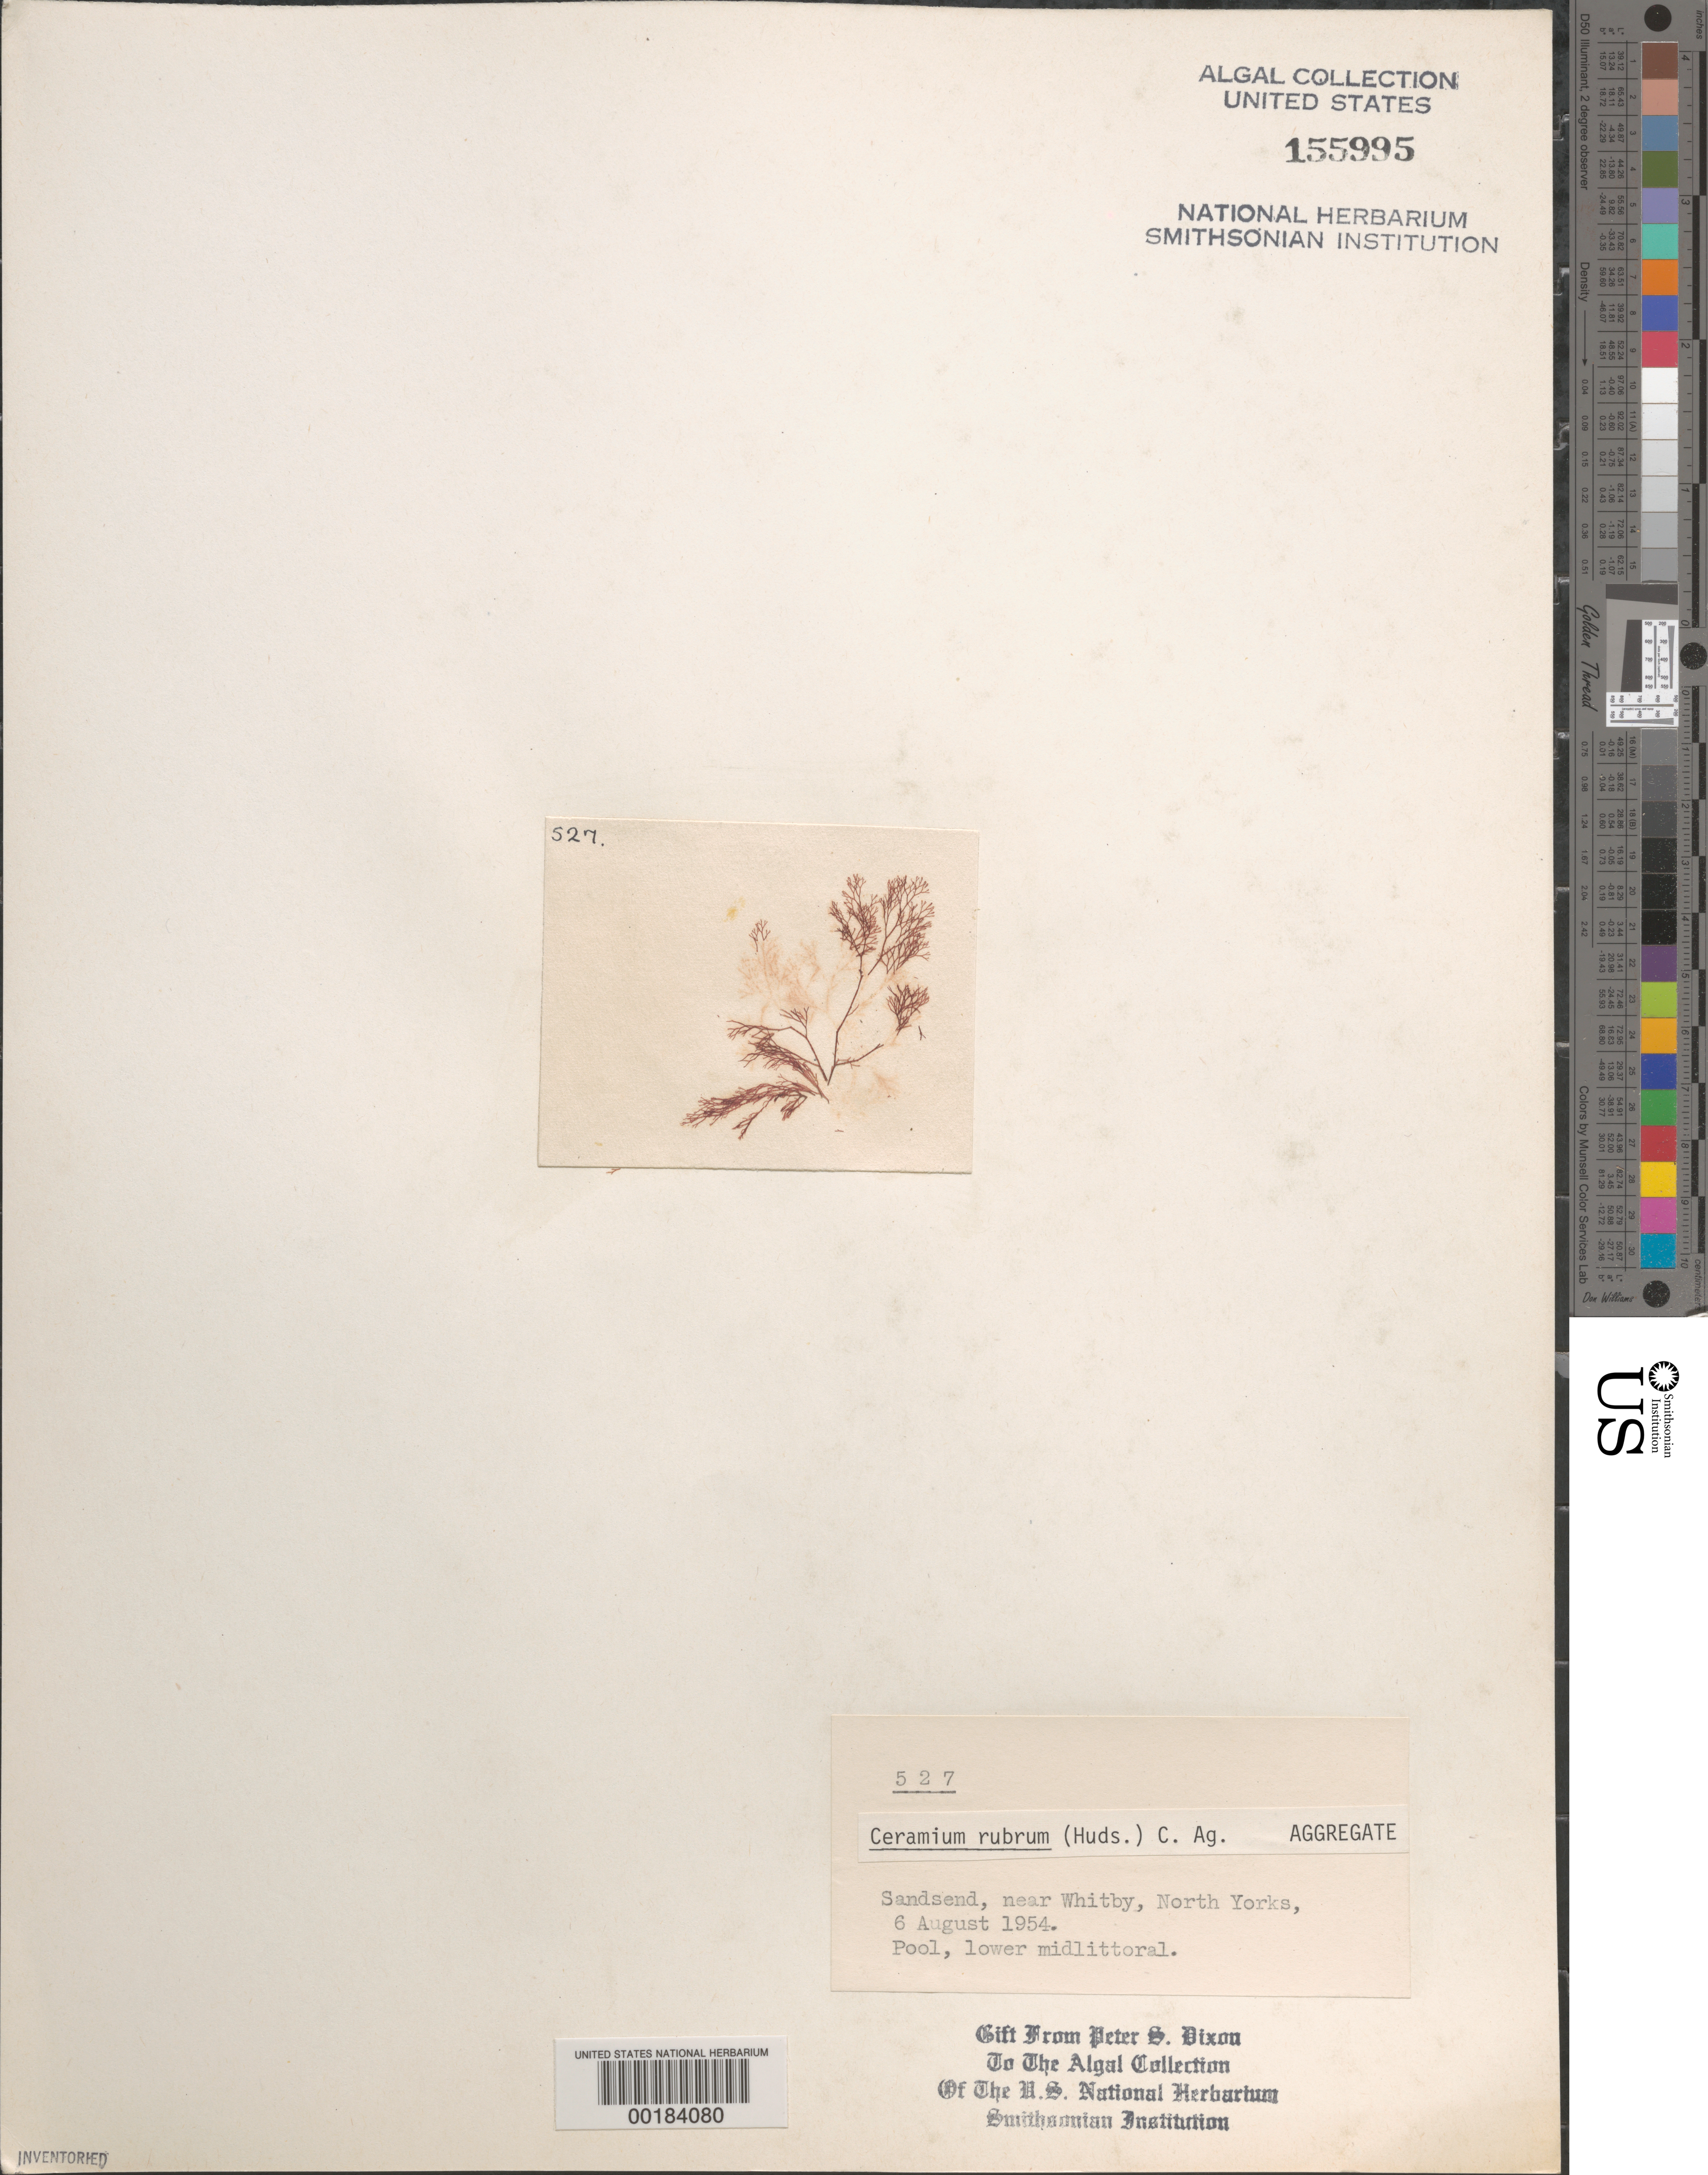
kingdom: Plantae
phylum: Rhodophyta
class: Florideophyceae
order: Ceramiales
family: Ceramiaceae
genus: Ceramium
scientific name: Ceramium rubrum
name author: C. Agardh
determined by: Dixon, P. S.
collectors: P. S. Dixon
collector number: PSD 527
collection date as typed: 06 Aug 1954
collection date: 1954-08-06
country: United Kingdom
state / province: England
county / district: North Yorkshire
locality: Sandsend, near Whitby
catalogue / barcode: US 155995